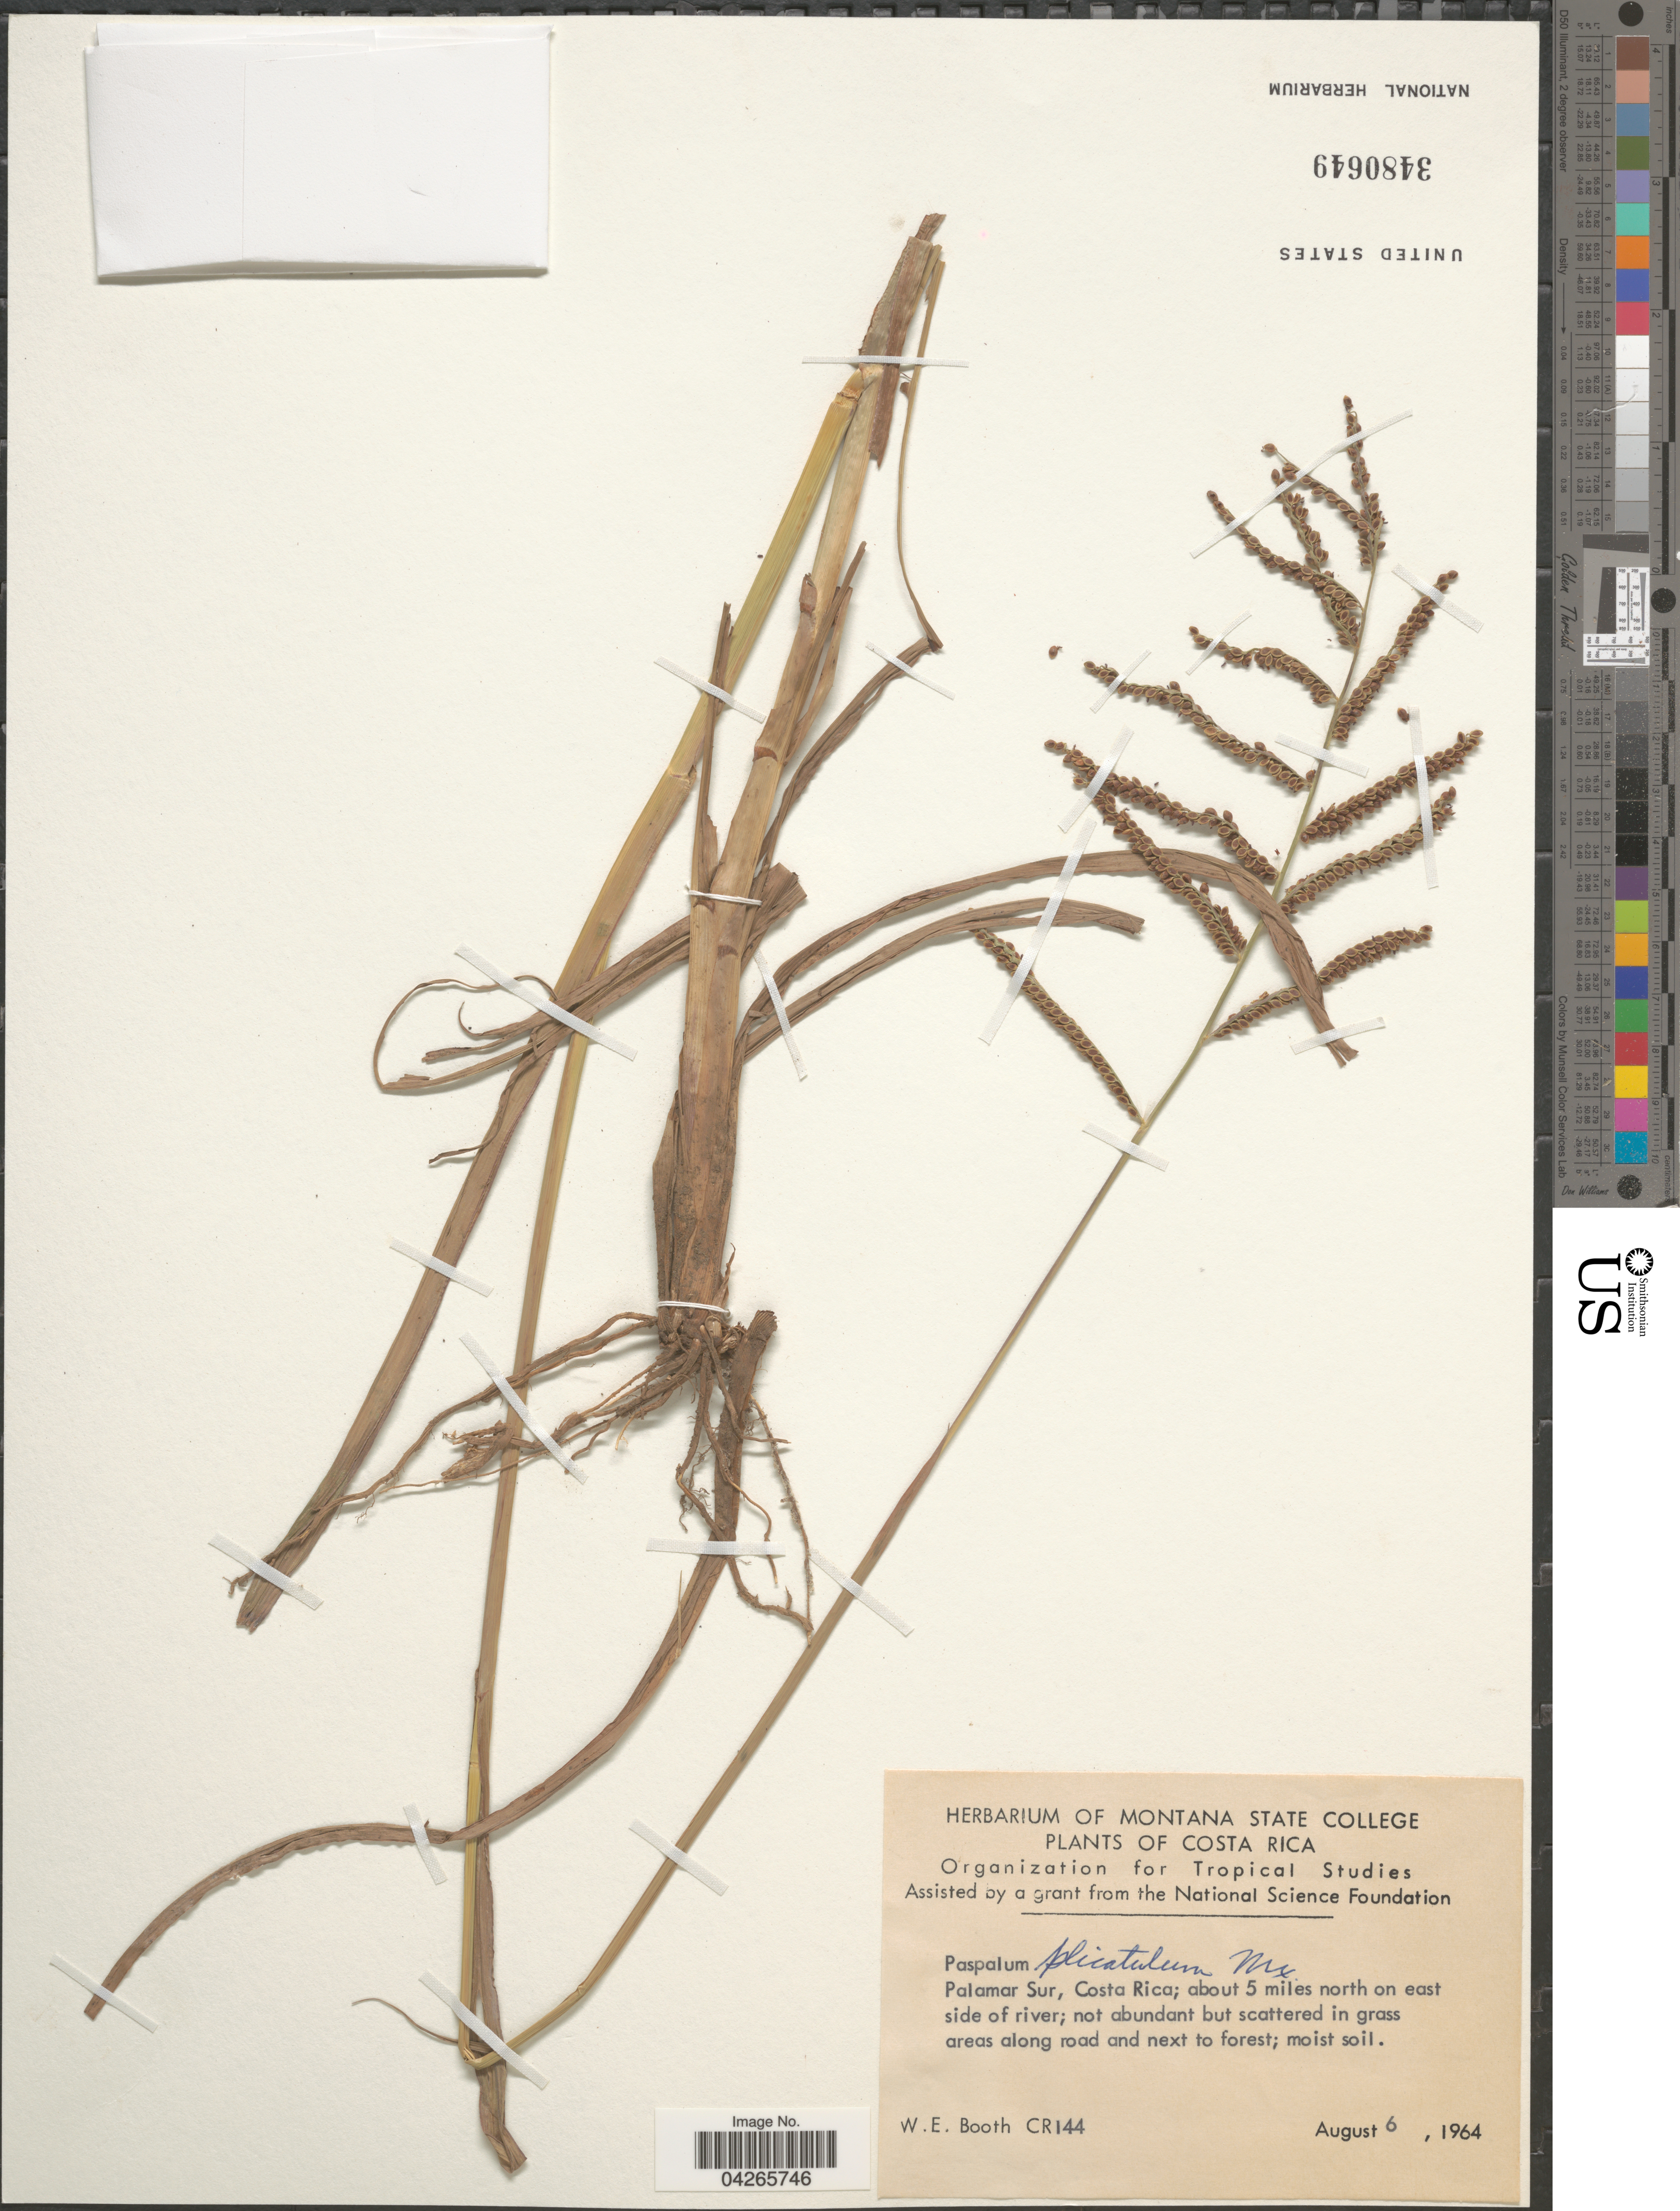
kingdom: Plantae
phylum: Tracheophyta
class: Liliopsida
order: Poales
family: Poaceae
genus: Paspalum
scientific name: Paspalum plicatulum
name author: Michx.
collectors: W. Booth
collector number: CR144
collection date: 1964-08-06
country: Costa Rica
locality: Palamar Sur; about 5 miles north on east side of river; not abundant but scattered in grass areas along road and next to forest; moist soil.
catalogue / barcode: US 3480649